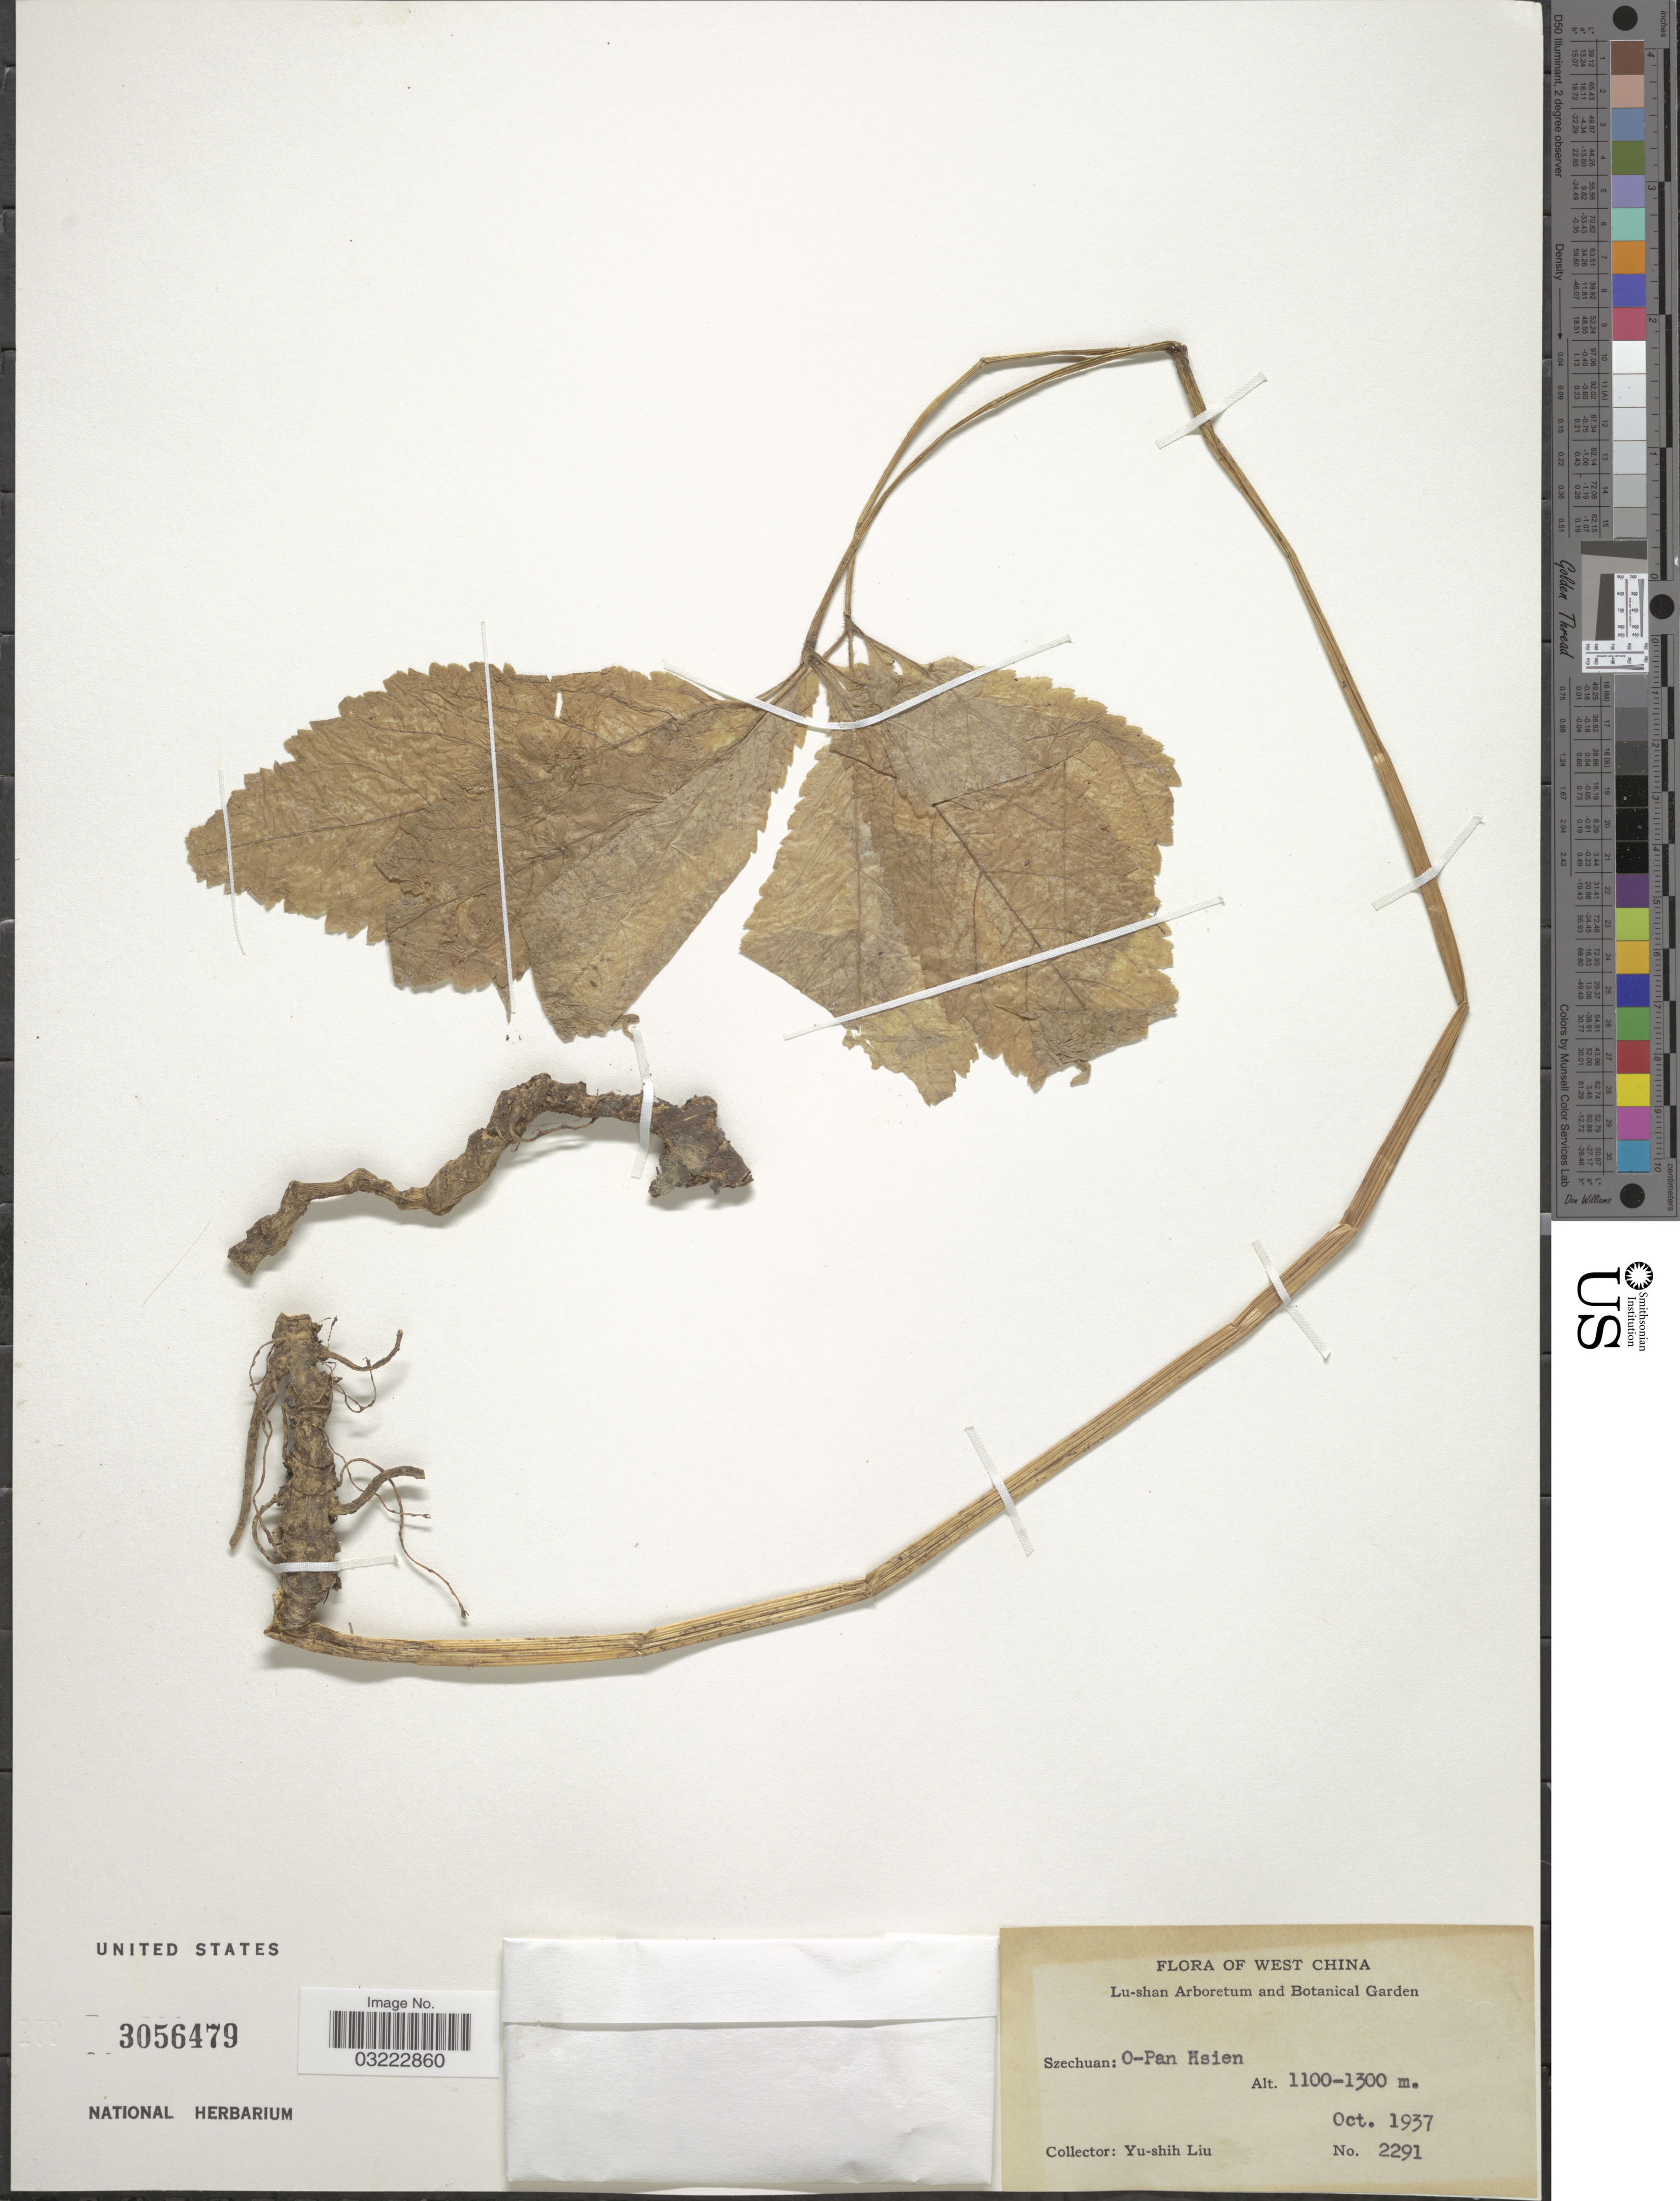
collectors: Y.-S. Liu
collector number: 2291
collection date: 1937-10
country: China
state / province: Sichuan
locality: West China, Szechuan: O-Pan Hsien.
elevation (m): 1100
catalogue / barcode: US 3056479